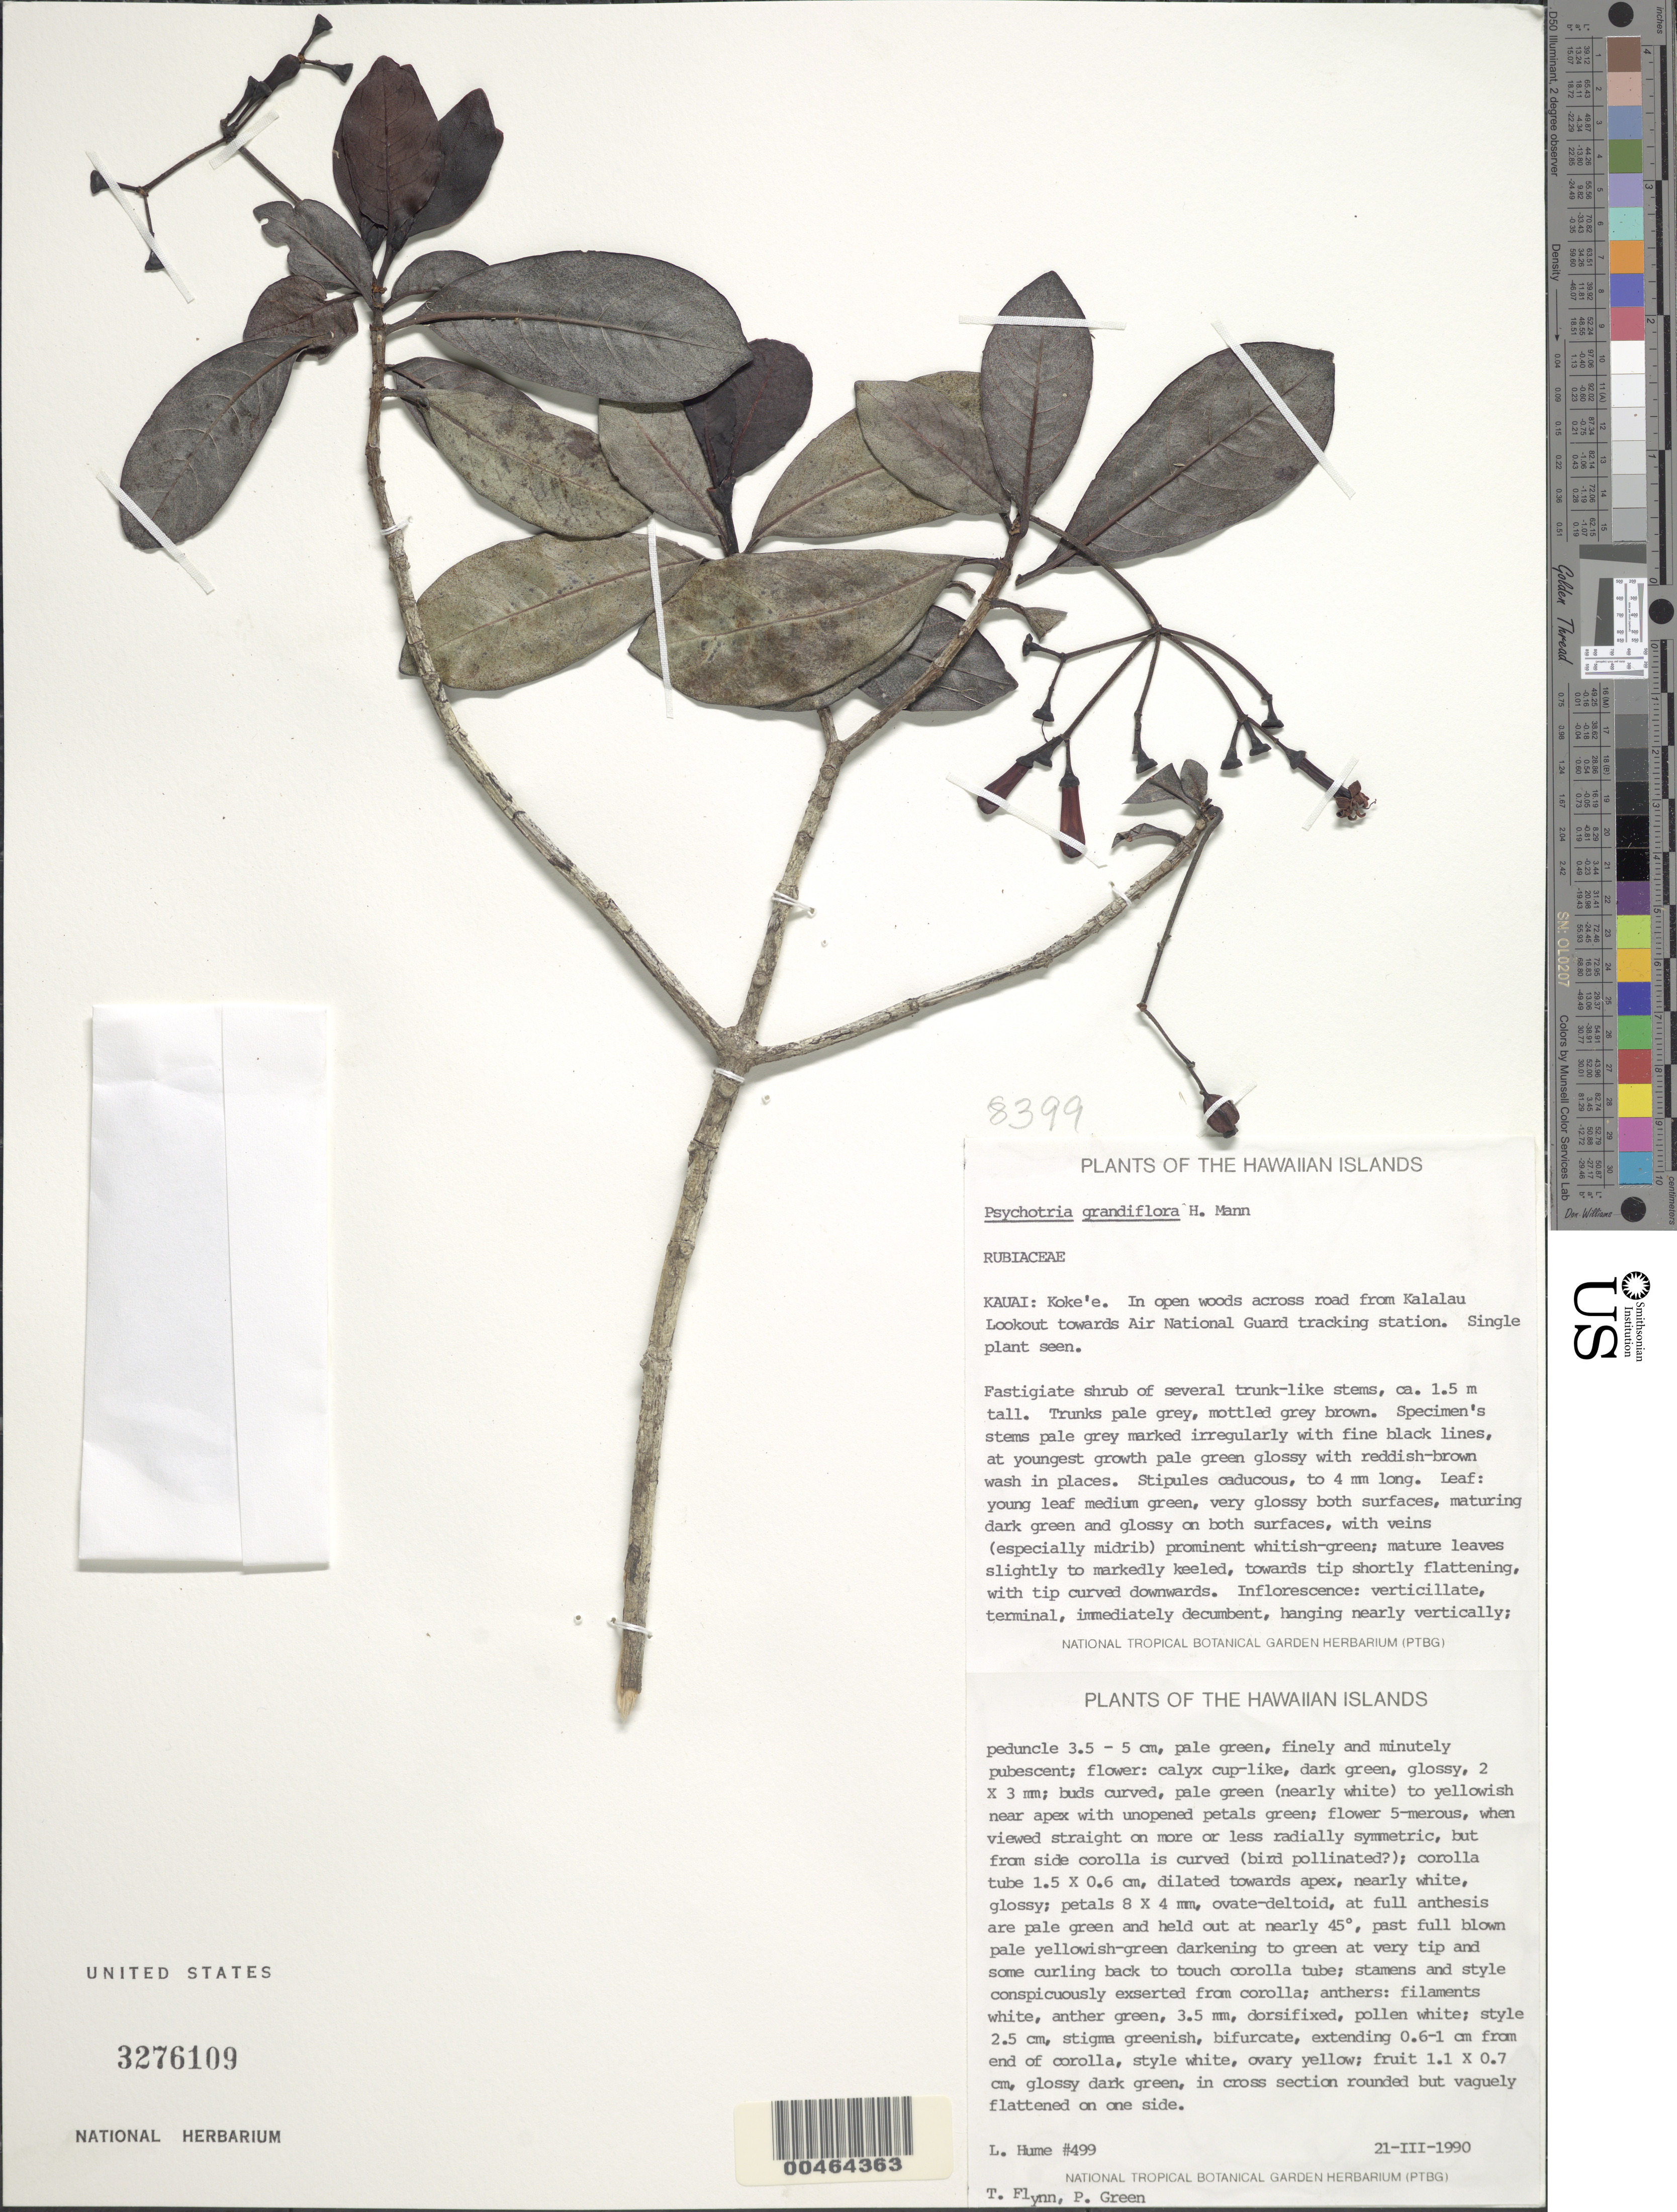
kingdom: Plantae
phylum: Tracheophyta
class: Magnoliopsida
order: Gentianales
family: Rubiaceae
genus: Psychotria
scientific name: Psychotria grandiflora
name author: H. Mann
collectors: L. Hume, T. W. Flynn & P. S. Green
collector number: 499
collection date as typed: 21 Mar 1990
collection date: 1990-03-21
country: United States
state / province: Hawaii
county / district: Kauai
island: Kaua'i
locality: Koke'e. In open woods across road from Kalalau Lookout towards Air National Guard tracking station.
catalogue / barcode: US 3276109